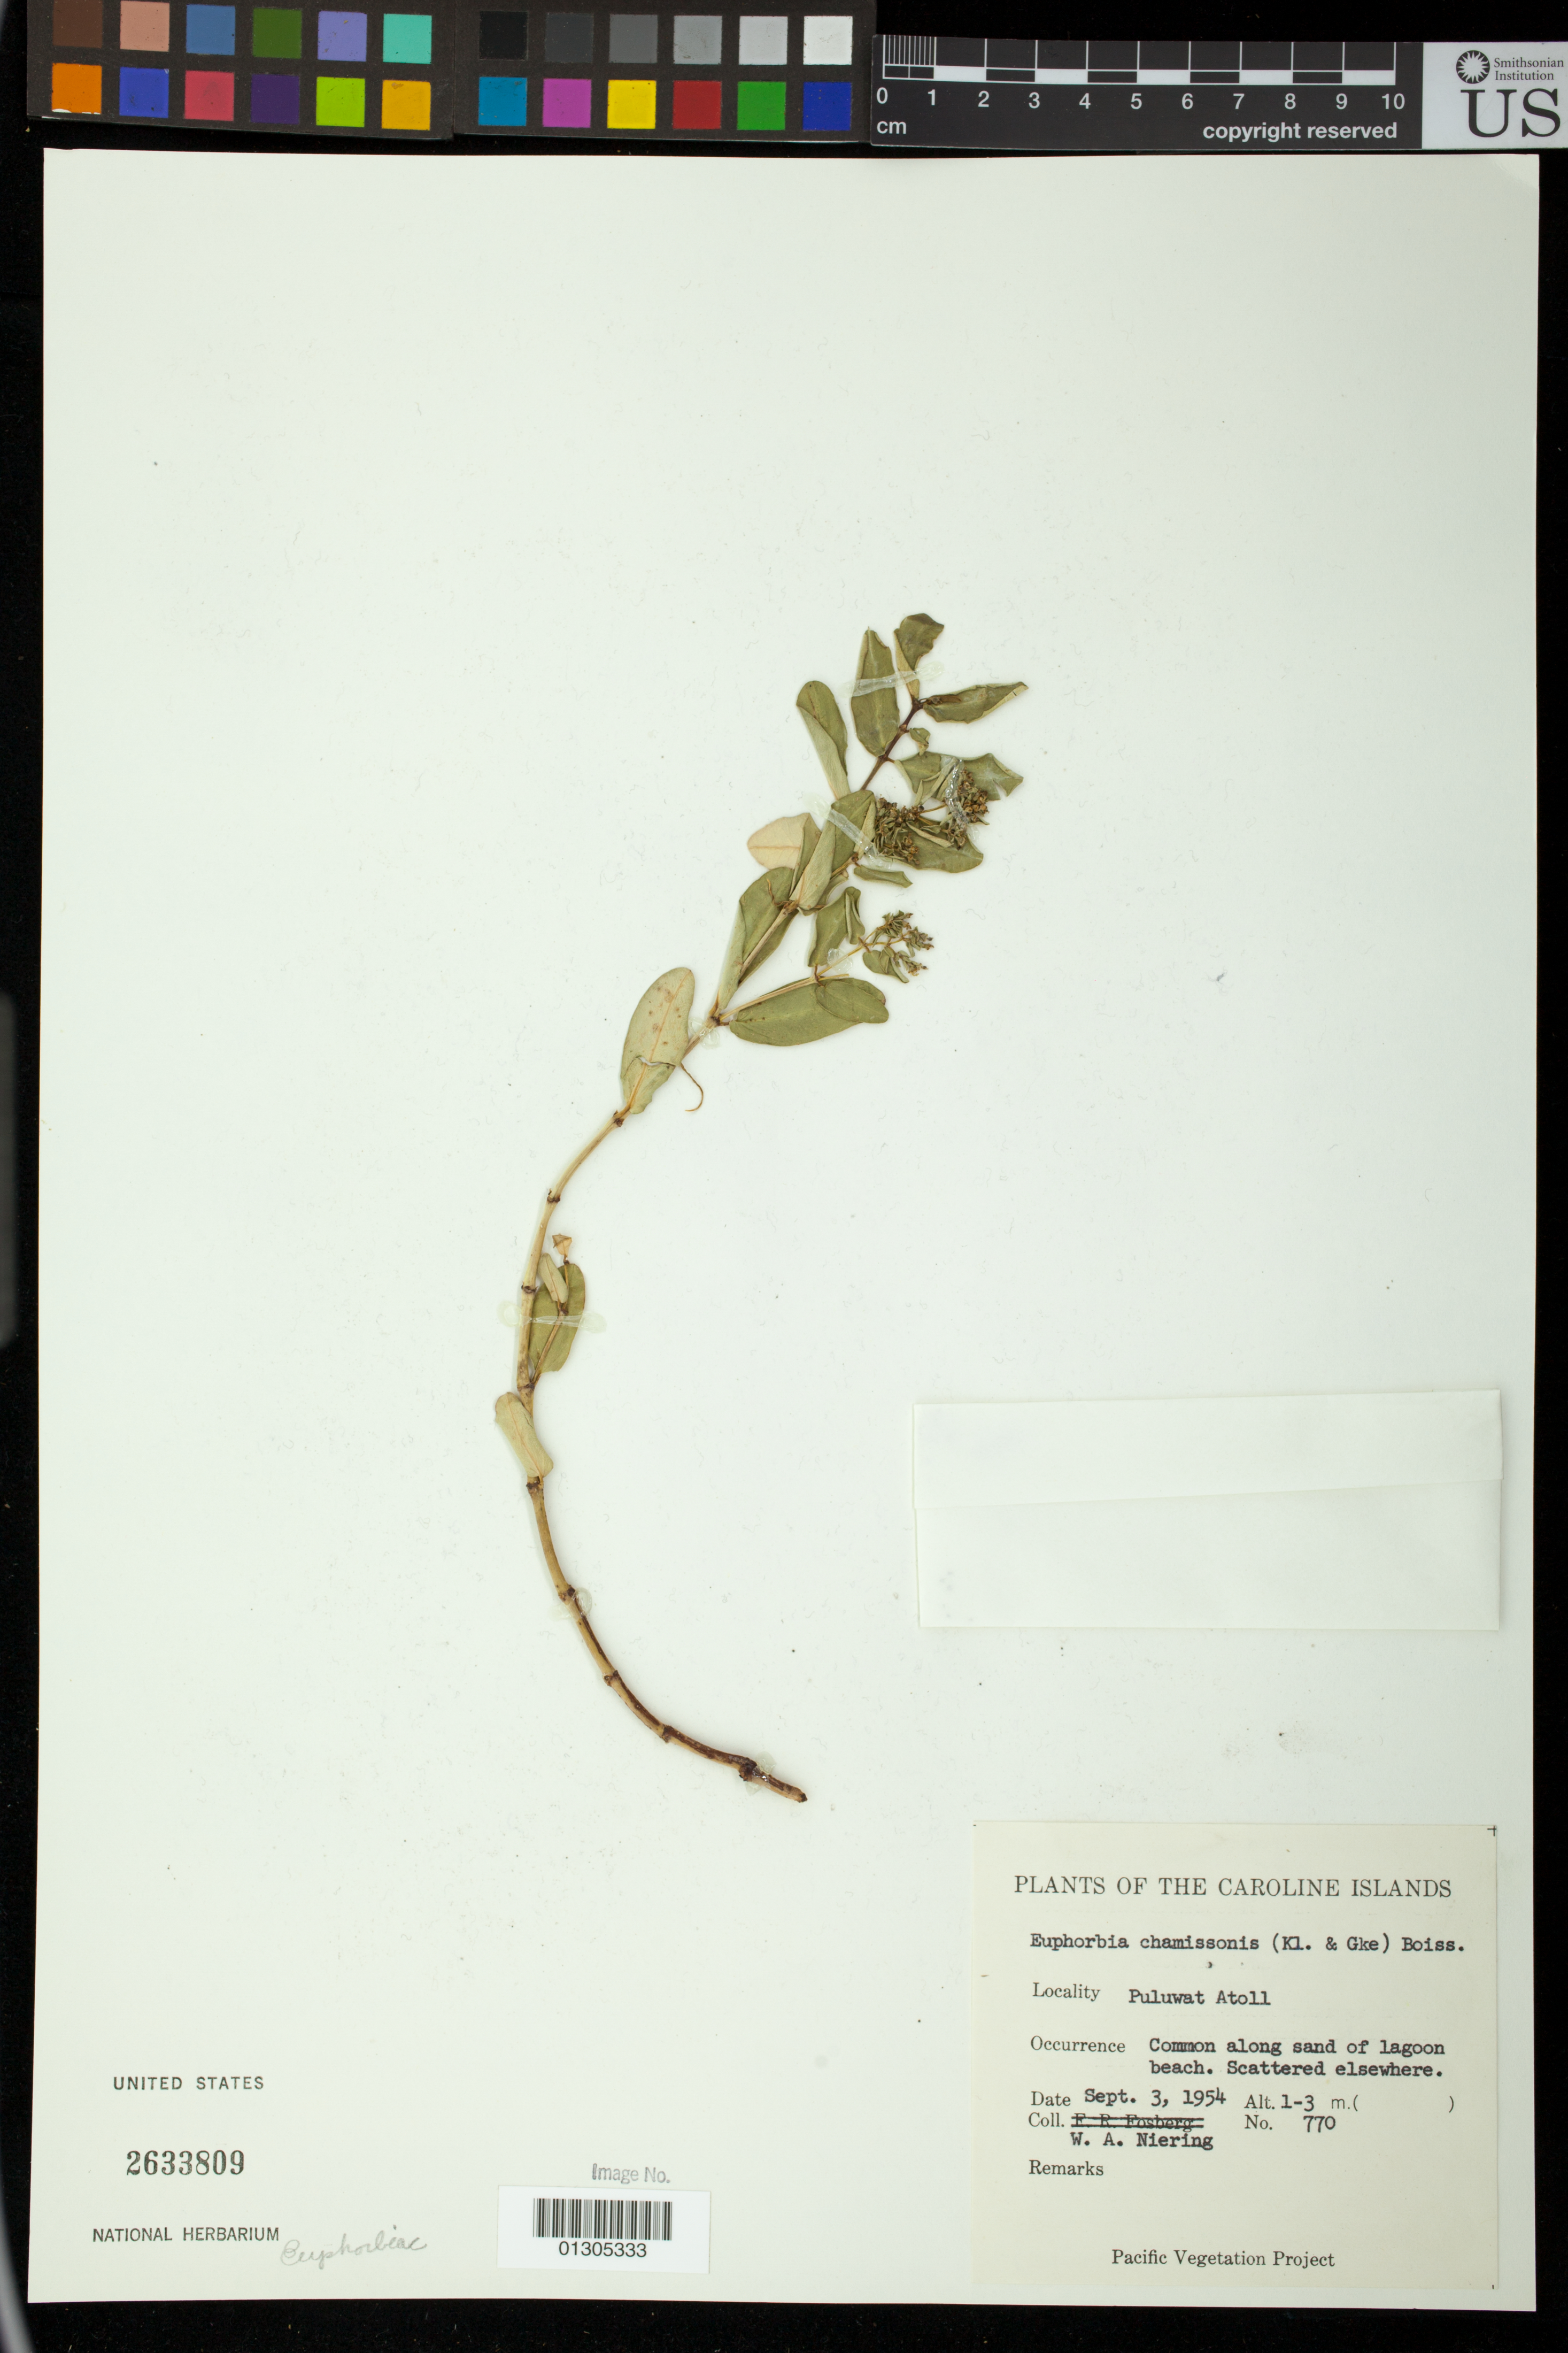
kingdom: Plantae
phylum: Tracheophyta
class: Magnoliopsida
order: Malpighiales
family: Euphorbiaceae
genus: Euphorbia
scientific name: Euphorbia chamissonis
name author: (Klotzsch ex Klotzsch & Garcke) Boiss.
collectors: W. Niering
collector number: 770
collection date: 1954-09-03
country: Micronesia, Federated States of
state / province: Truk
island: Puluwat Atoll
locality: Puluwat Atoll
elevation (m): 1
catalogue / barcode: US 2633809